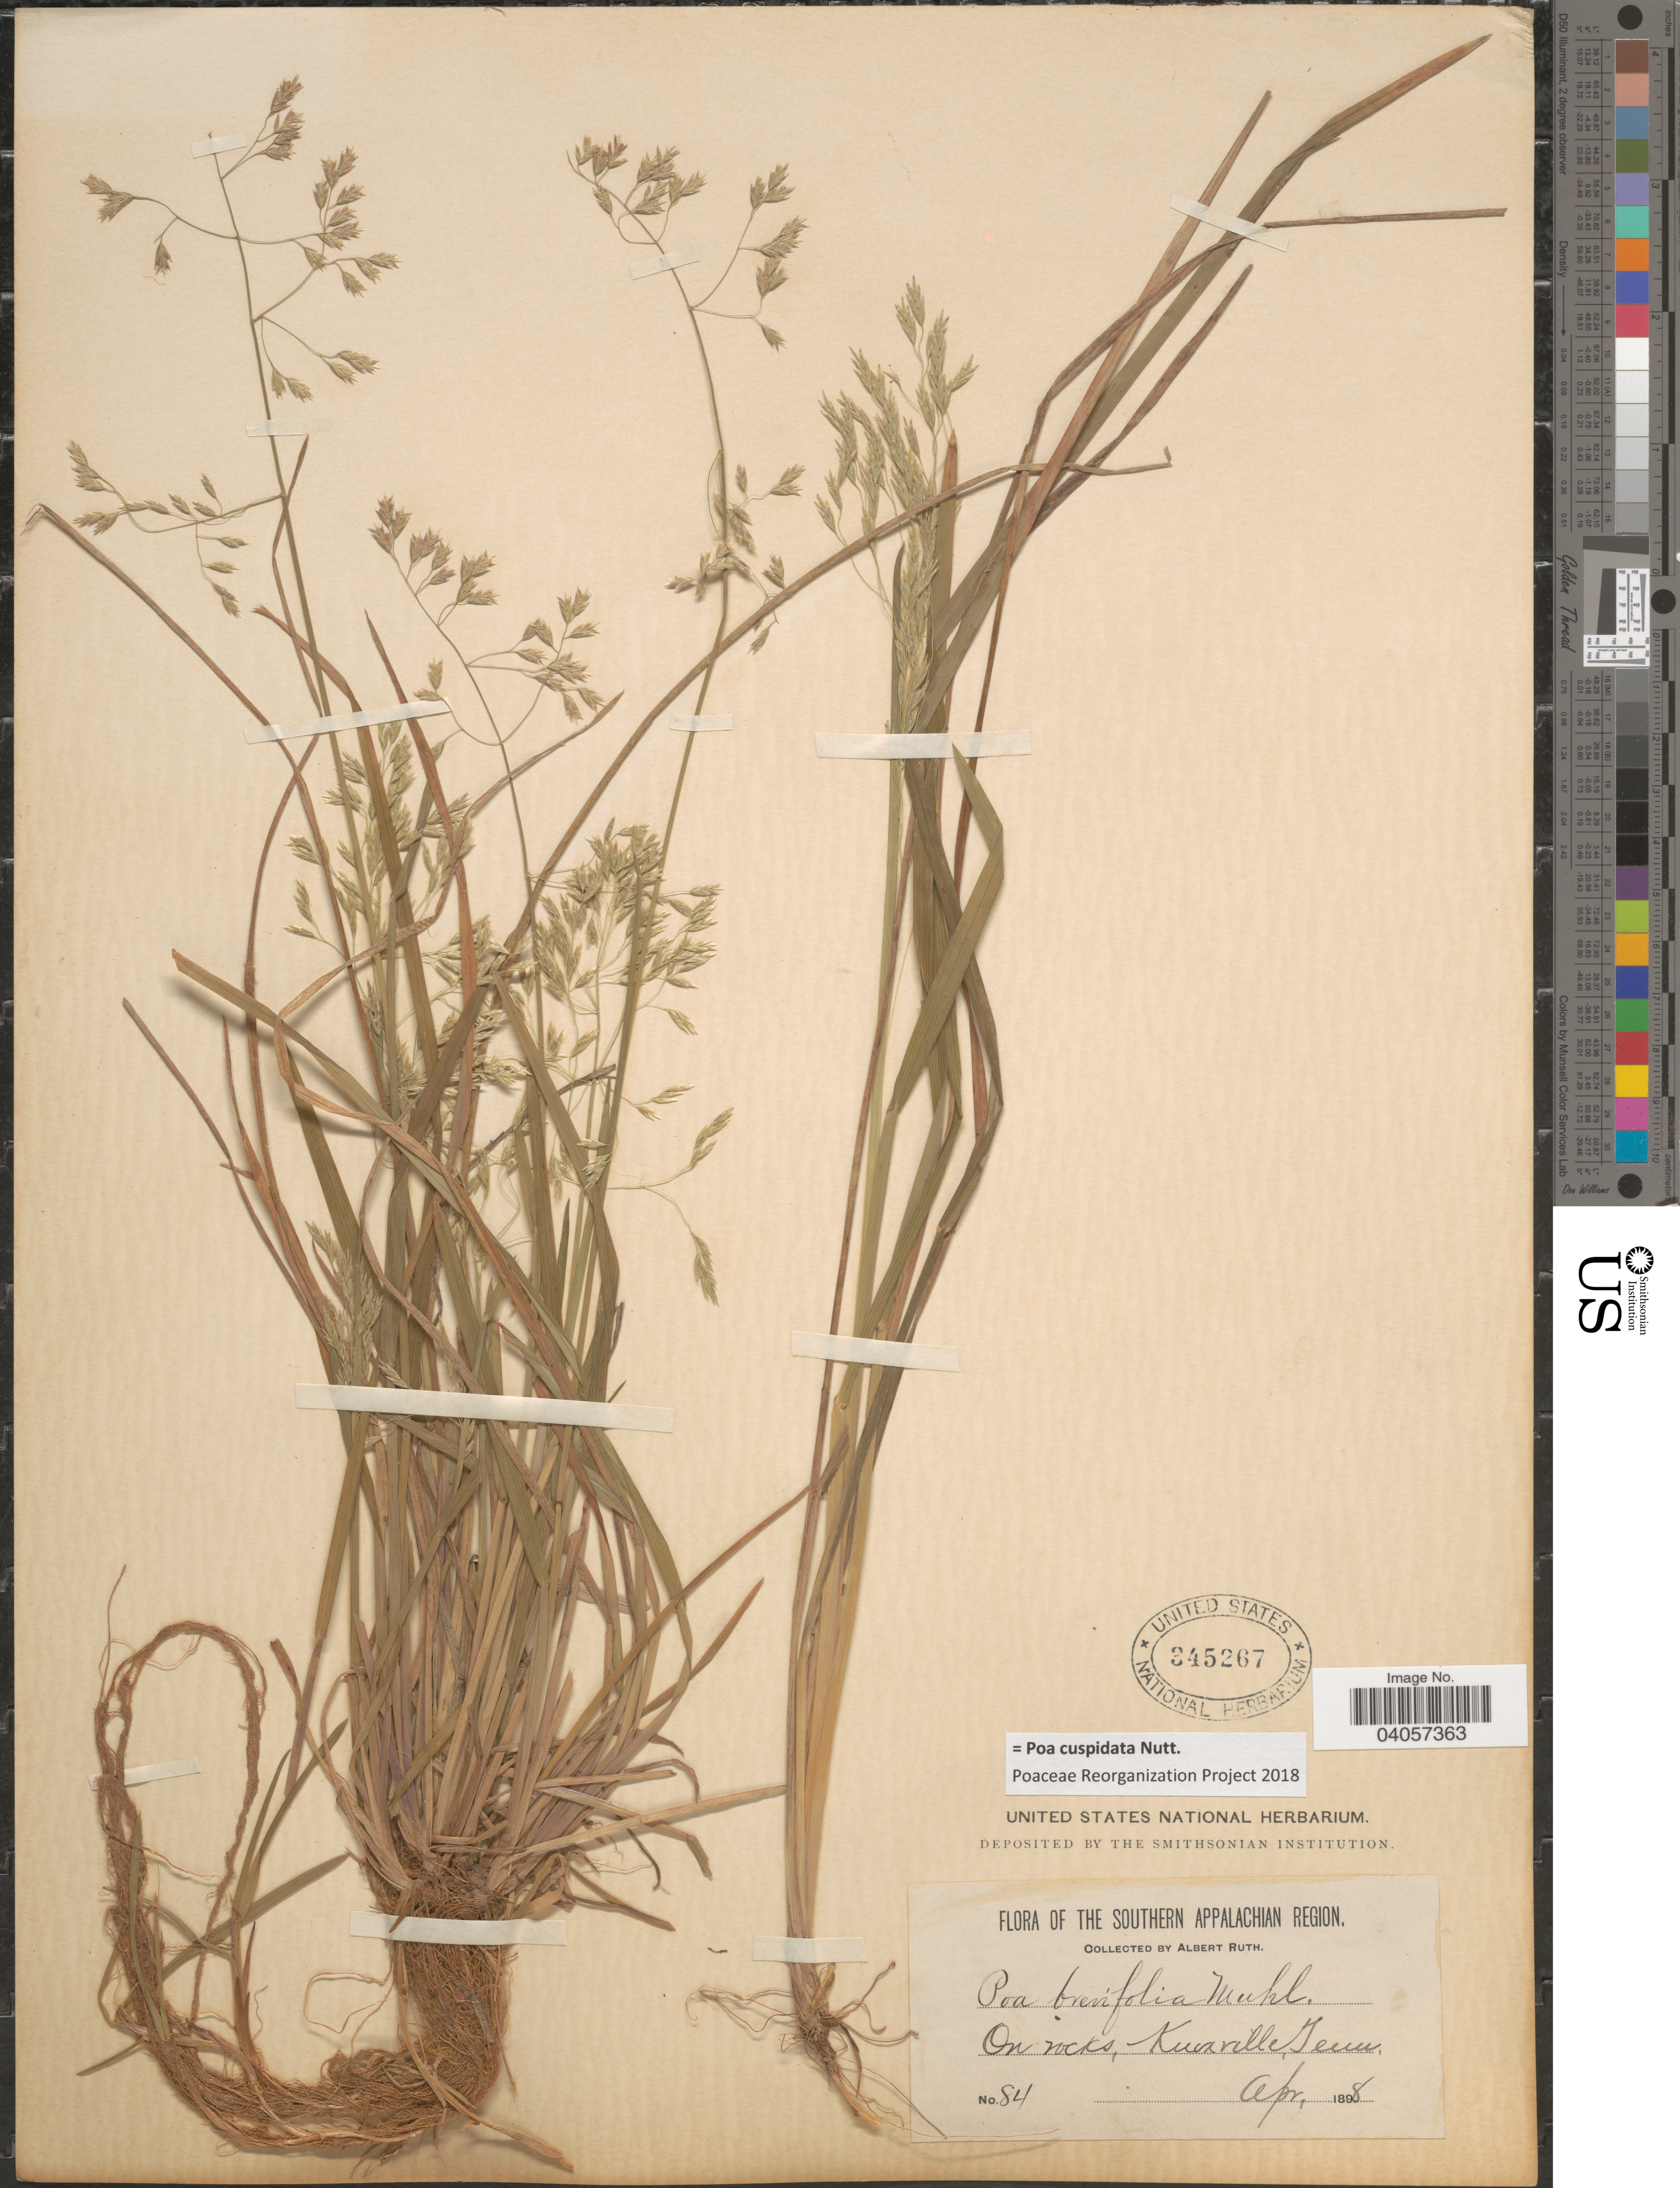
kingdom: Plantae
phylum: Tracheophyta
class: Liliopsida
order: Poales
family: Poaceae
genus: Poa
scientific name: Poa cuspidata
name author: Nutt.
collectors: A. Ruth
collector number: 84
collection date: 1898-04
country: United States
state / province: Tennessee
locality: The Southern Appalachian Region. Knoxville.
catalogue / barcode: US 345267